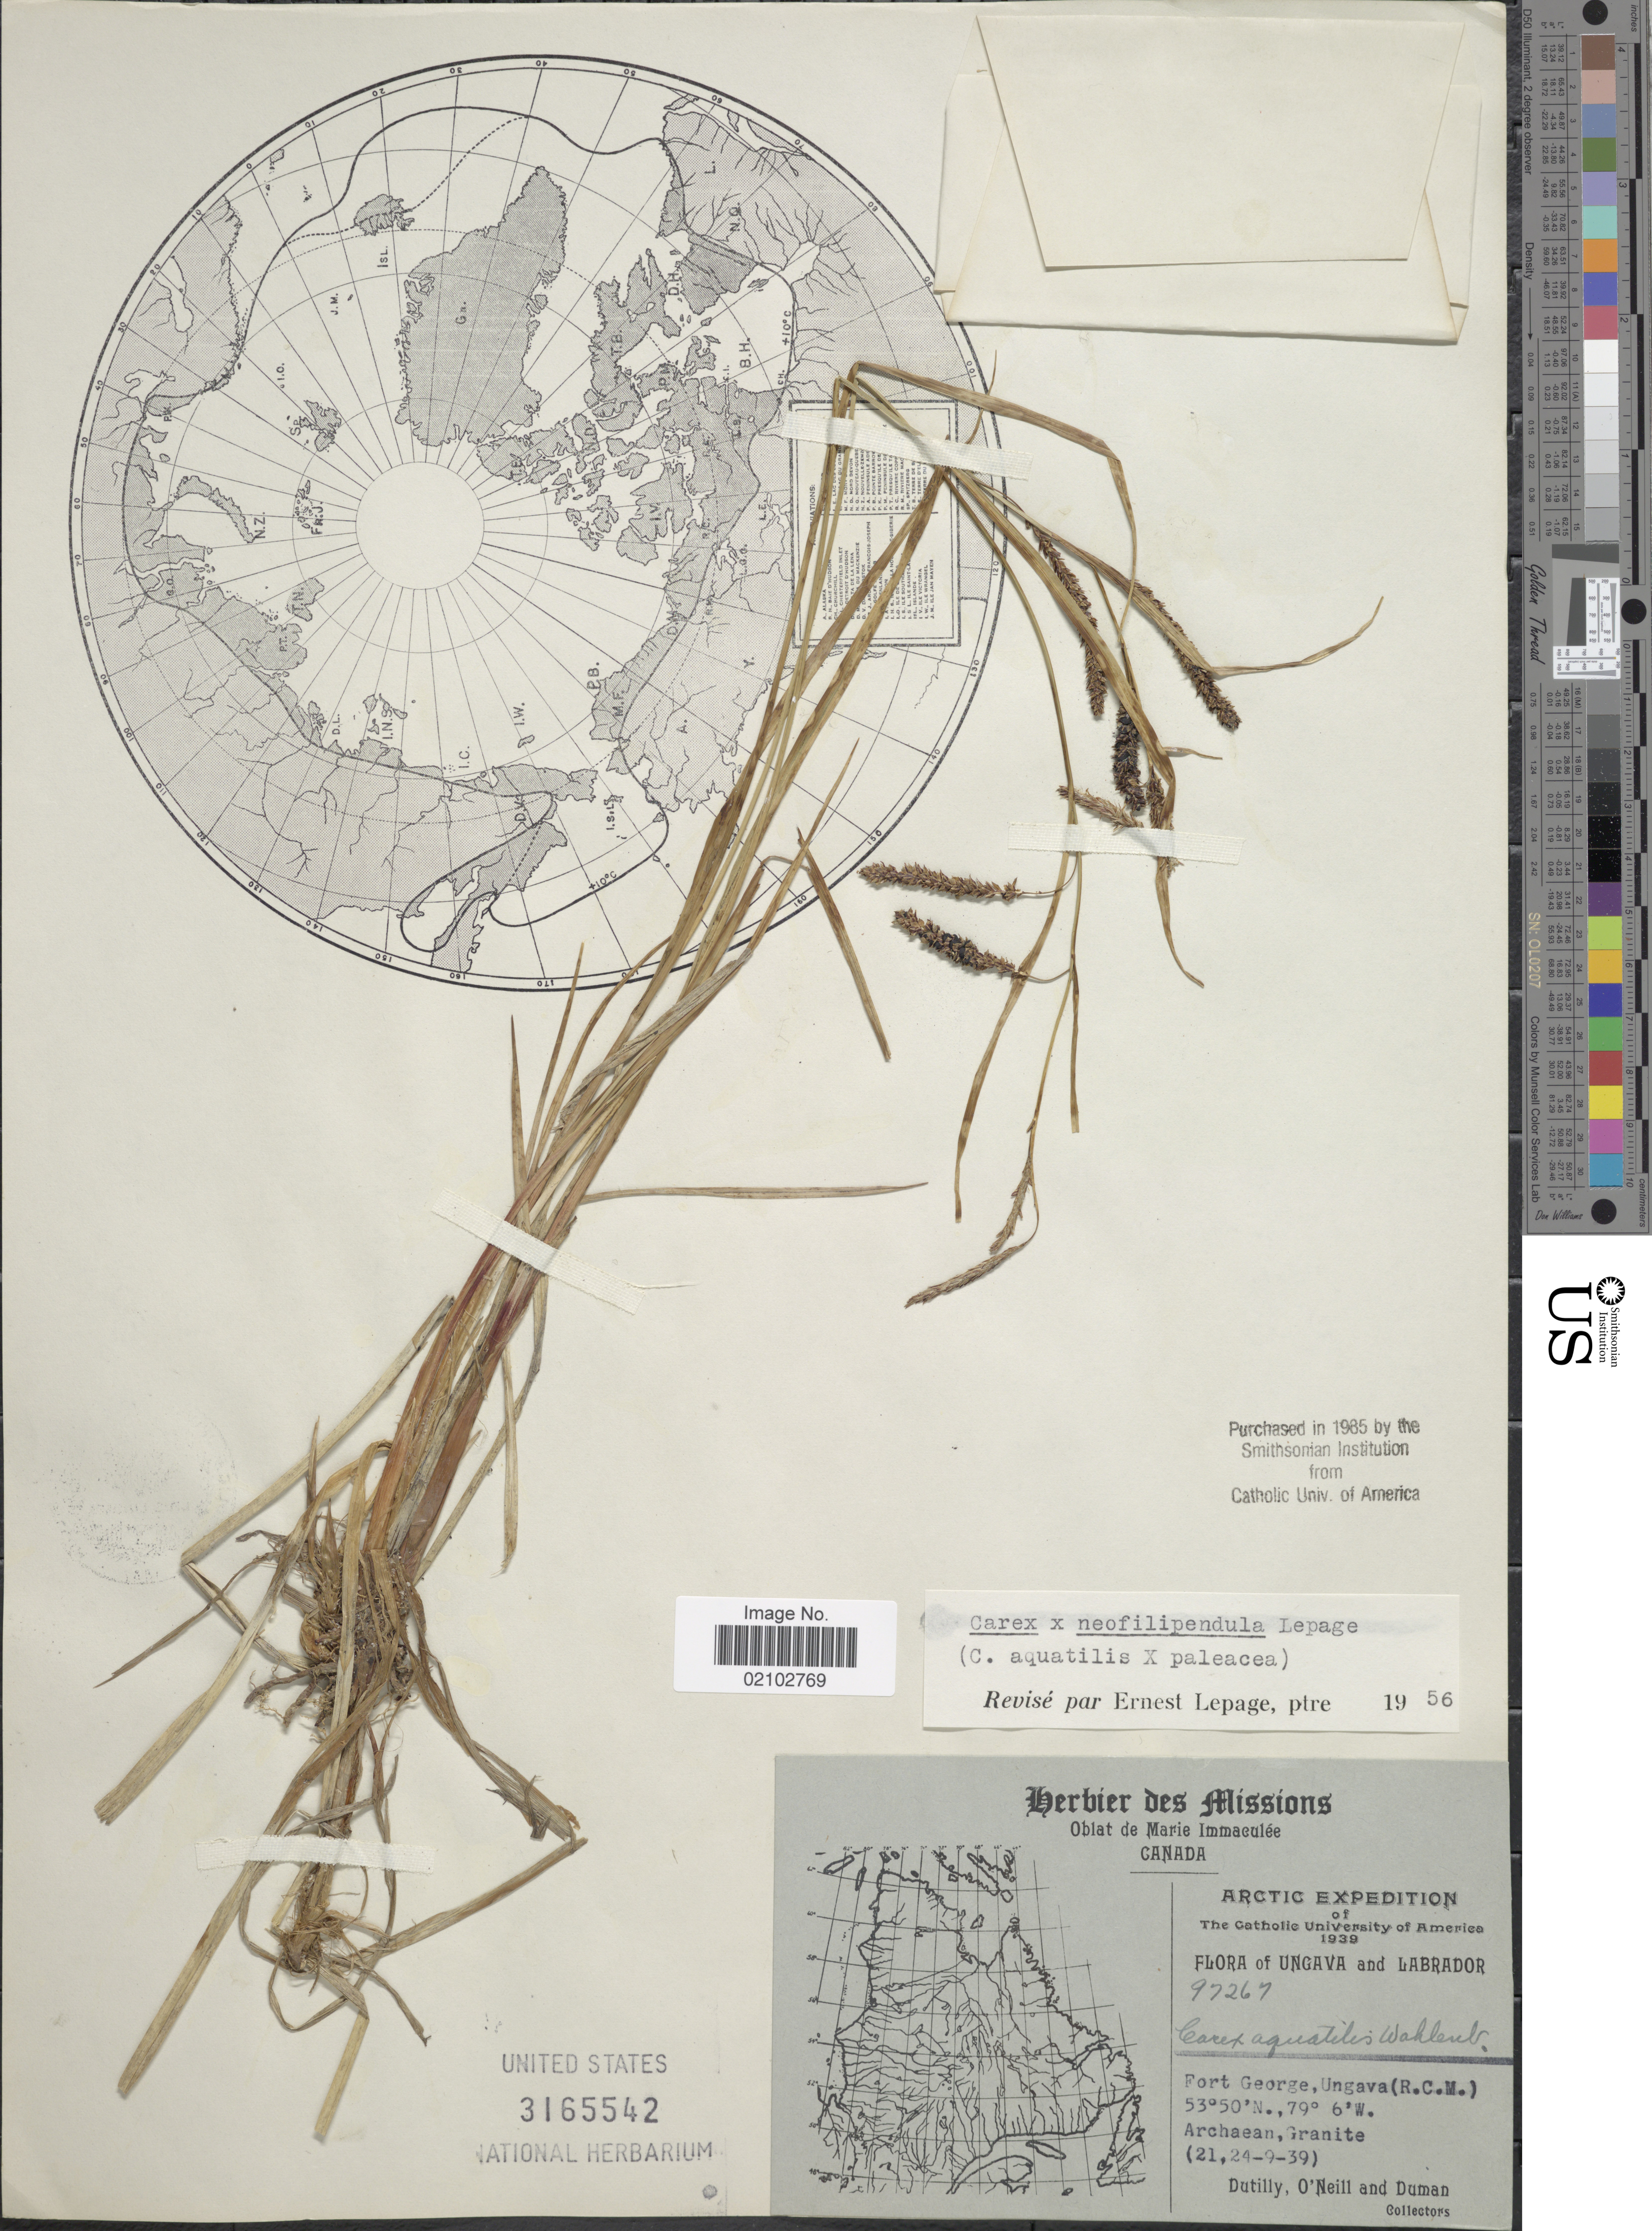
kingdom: Plantae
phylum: Tracheophyta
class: Liliopsida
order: Poales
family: Cyperaceae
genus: Carex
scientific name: Carex aquatilis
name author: Wahlenb.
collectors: -. Dutilly, -. O'Neill & -. Duman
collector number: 97267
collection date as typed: Transcribed d/m/y: 21/9/39 to 24/9/39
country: Canada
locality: Arctic, Ungava and Labrador, Fort Geoge, Ungava (R.C.M.).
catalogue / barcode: US 3165542